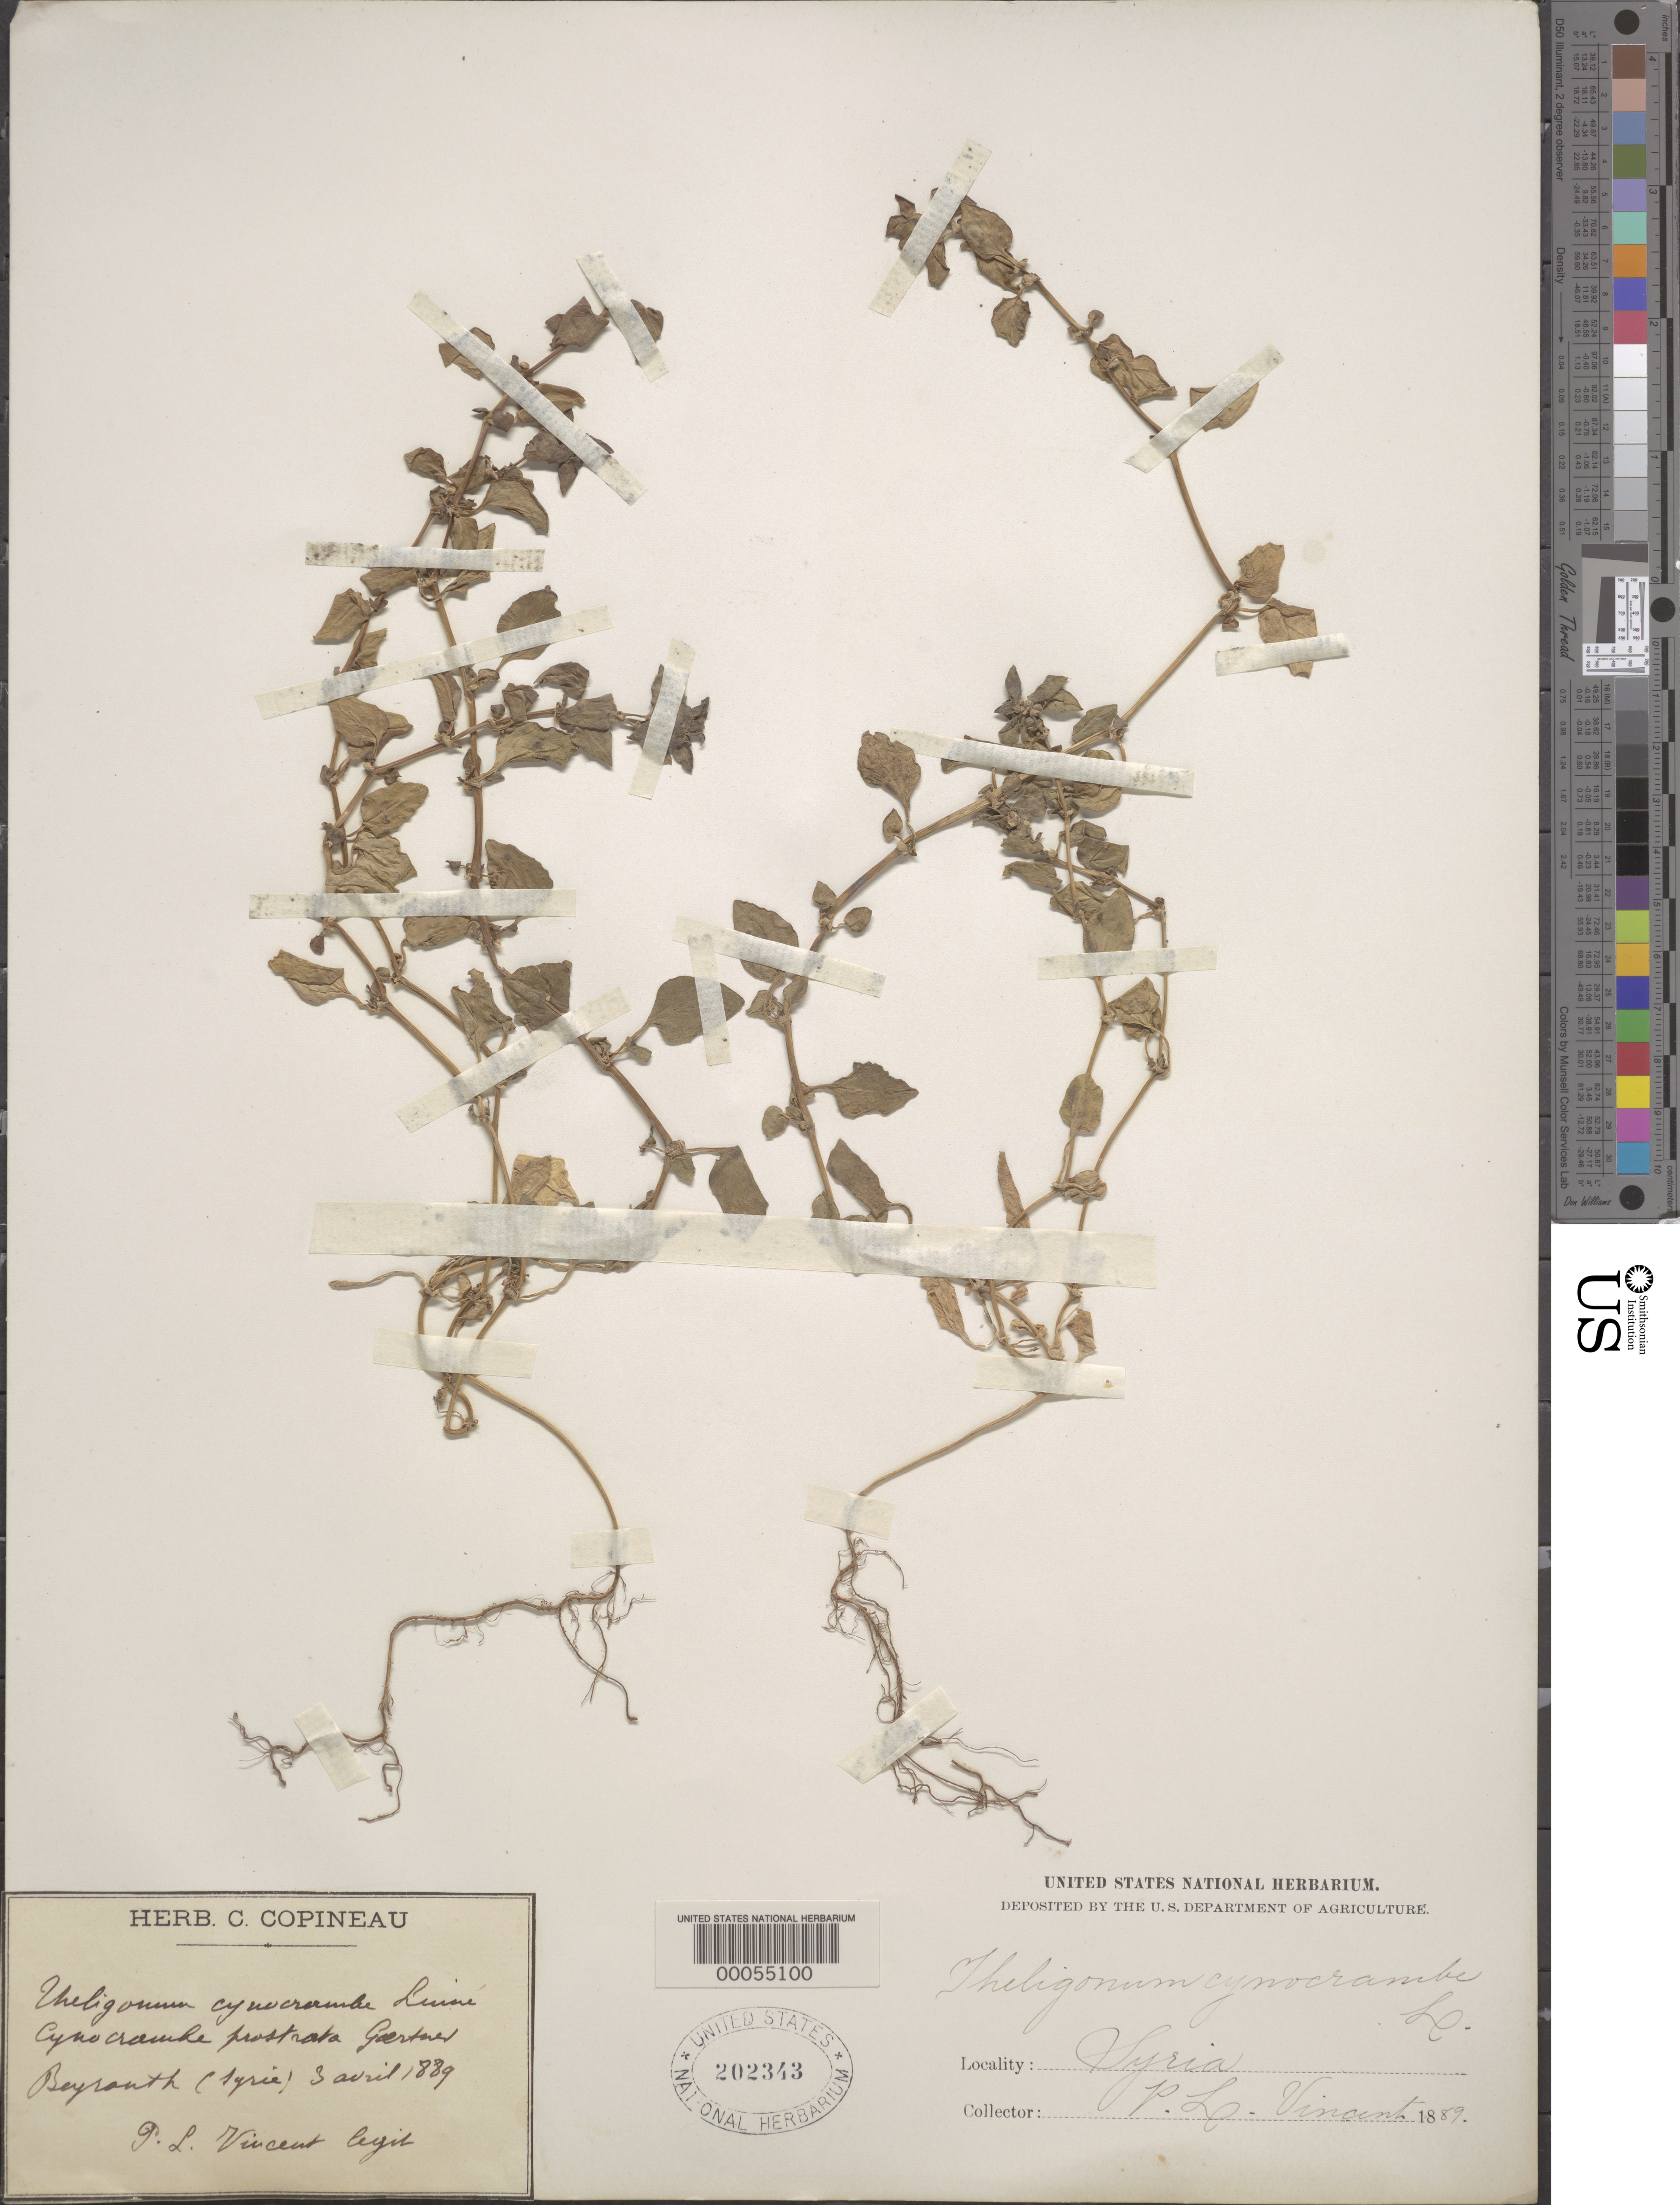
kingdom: Plantae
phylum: Tracheophyta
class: Magnoliopsida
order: Gentianales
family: Rubiaceae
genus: Theligonum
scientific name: Theligonum cynocrambe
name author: L.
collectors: P. Vincent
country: Lebanon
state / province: Beyrouth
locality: Beirut (as beyrouth), country as syria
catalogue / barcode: US 202343